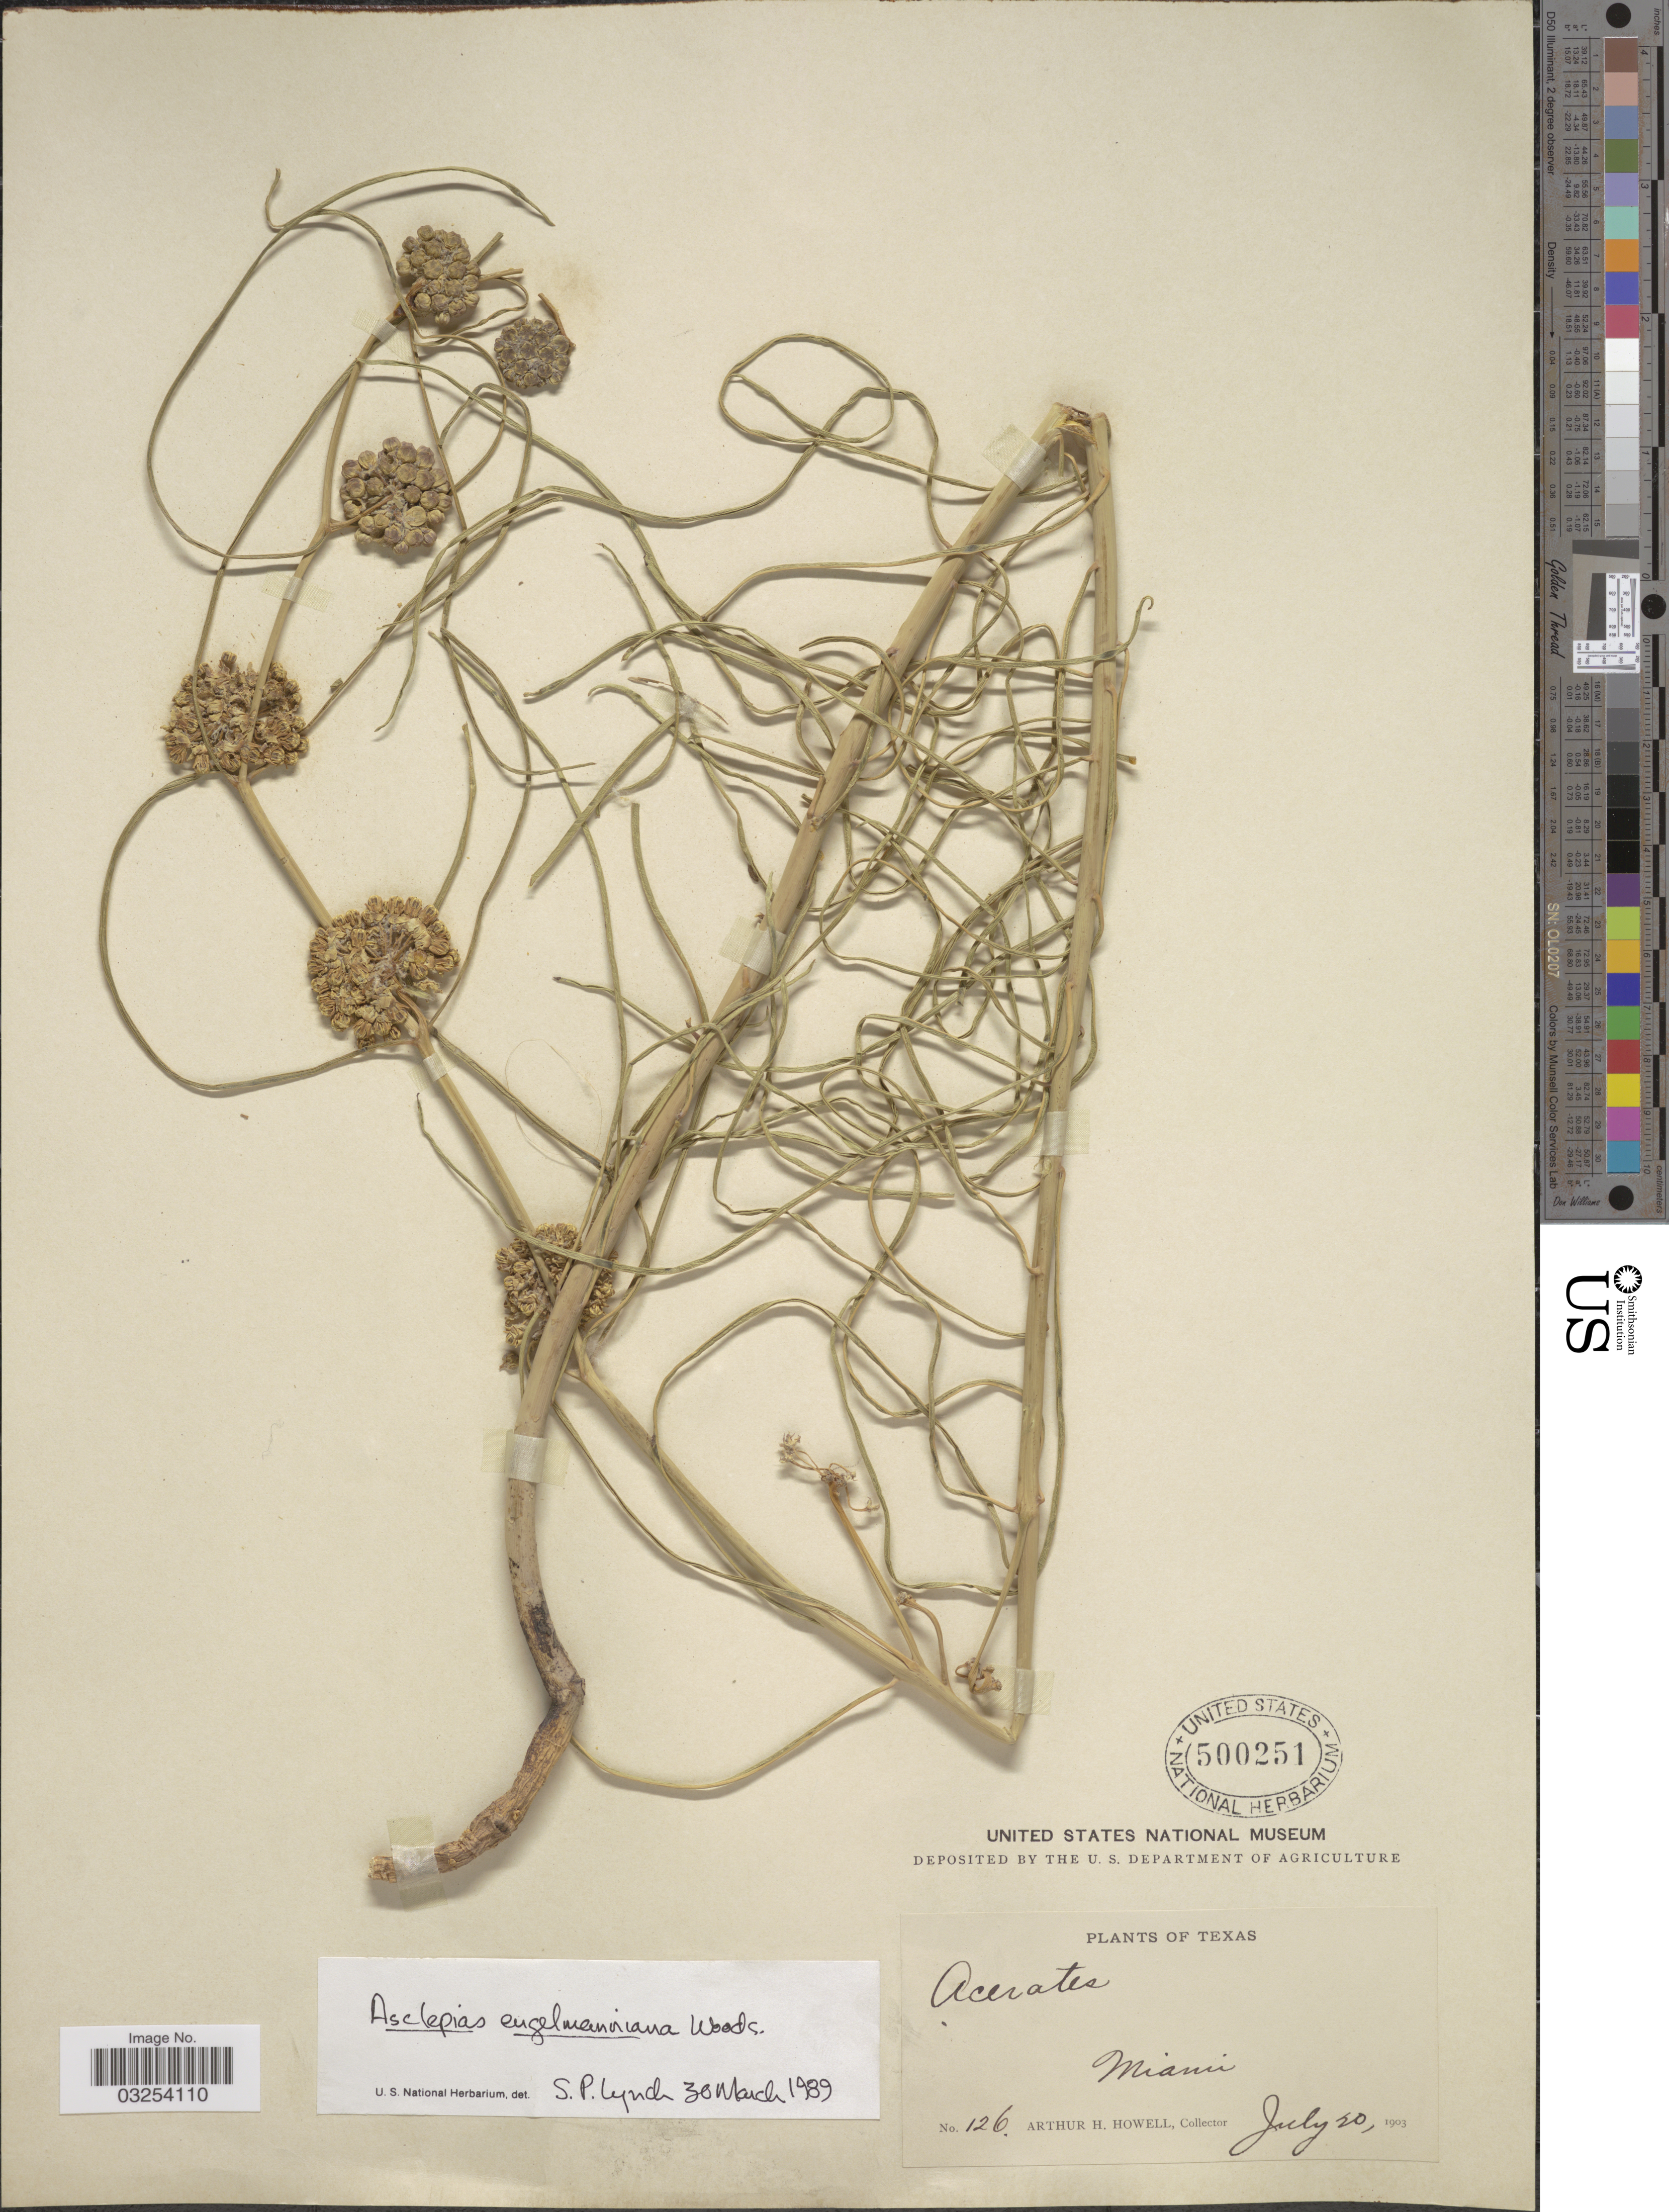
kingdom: Plantae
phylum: Tracheophyta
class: Magnoliopsida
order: Gentianales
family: Apocynaceae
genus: Asclepias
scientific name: Asclepias engelmanniana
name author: Woodson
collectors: A. H. Howell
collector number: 126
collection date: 1903-07-20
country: United States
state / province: Texas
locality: Miami.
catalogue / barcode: US 500251